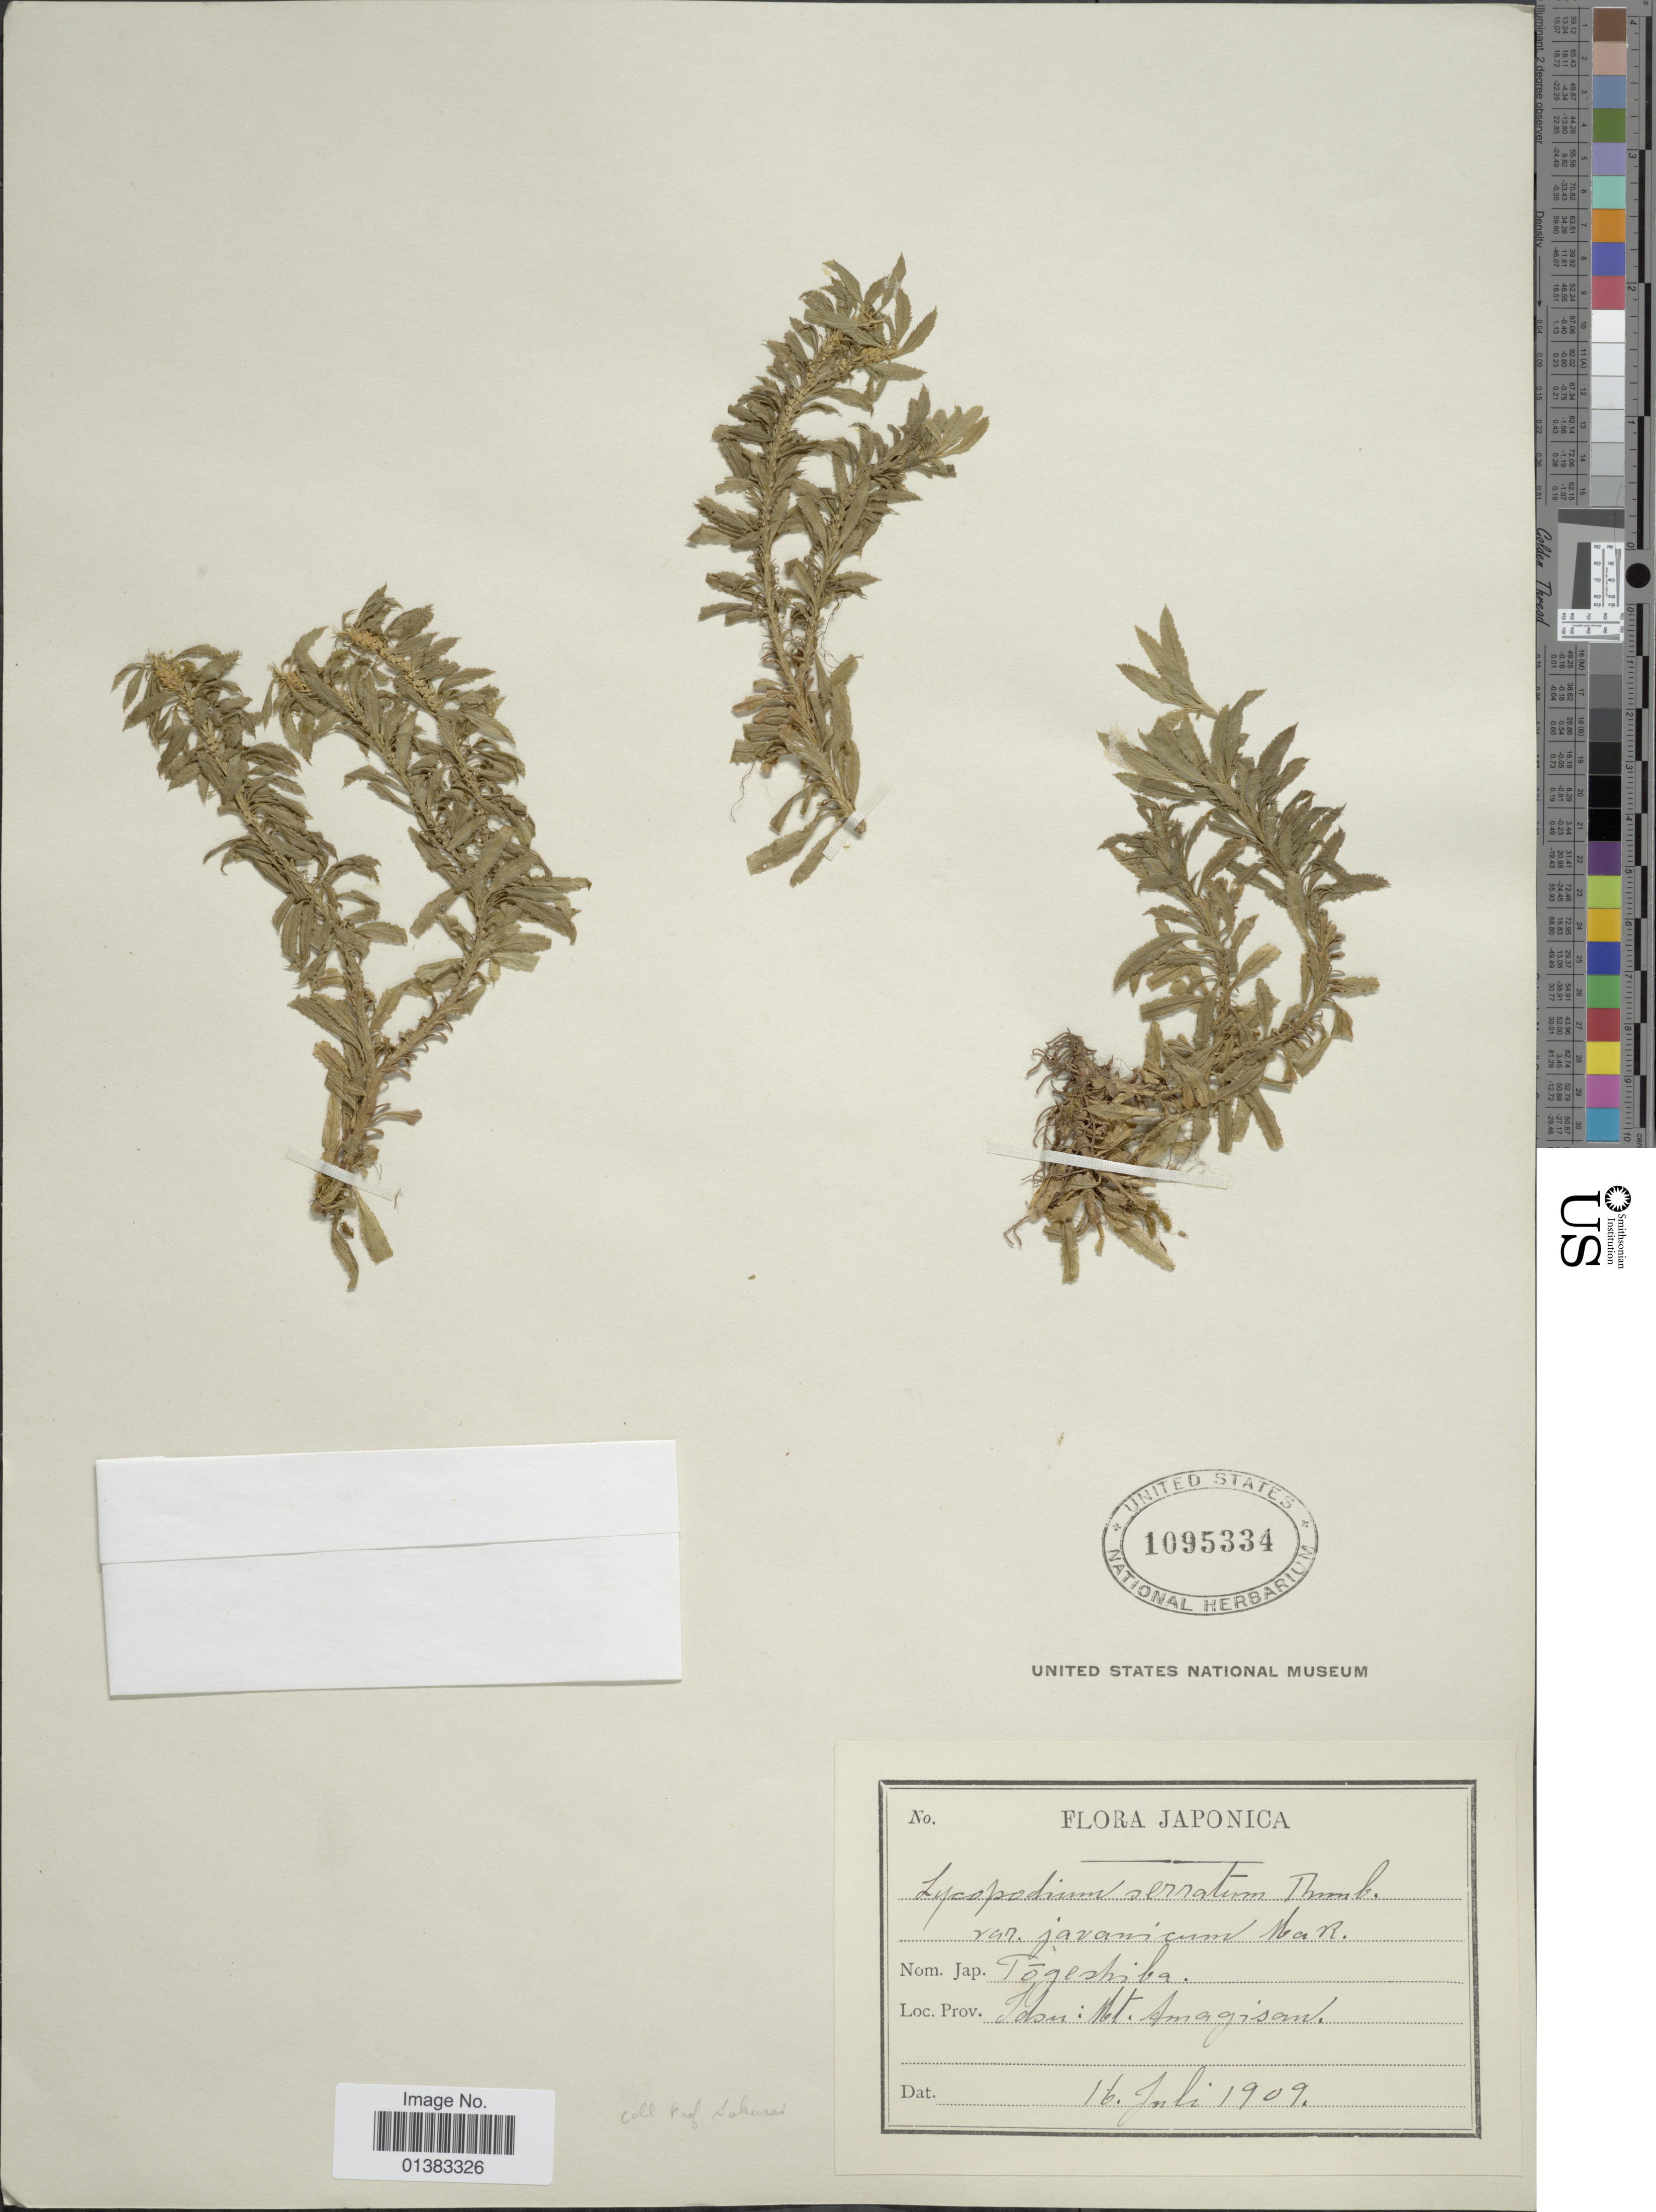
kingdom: Plantae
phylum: Tracheophyta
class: Lycopodiopsida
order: Lycopodiales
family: Lycopodiaceae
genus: Huperzia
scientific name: Huperzia serrata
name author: (Thunb.) Trevis.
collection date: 1909-07-16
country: Japan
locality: Idsu: Mt. Amagisan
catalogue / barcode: US 1095334